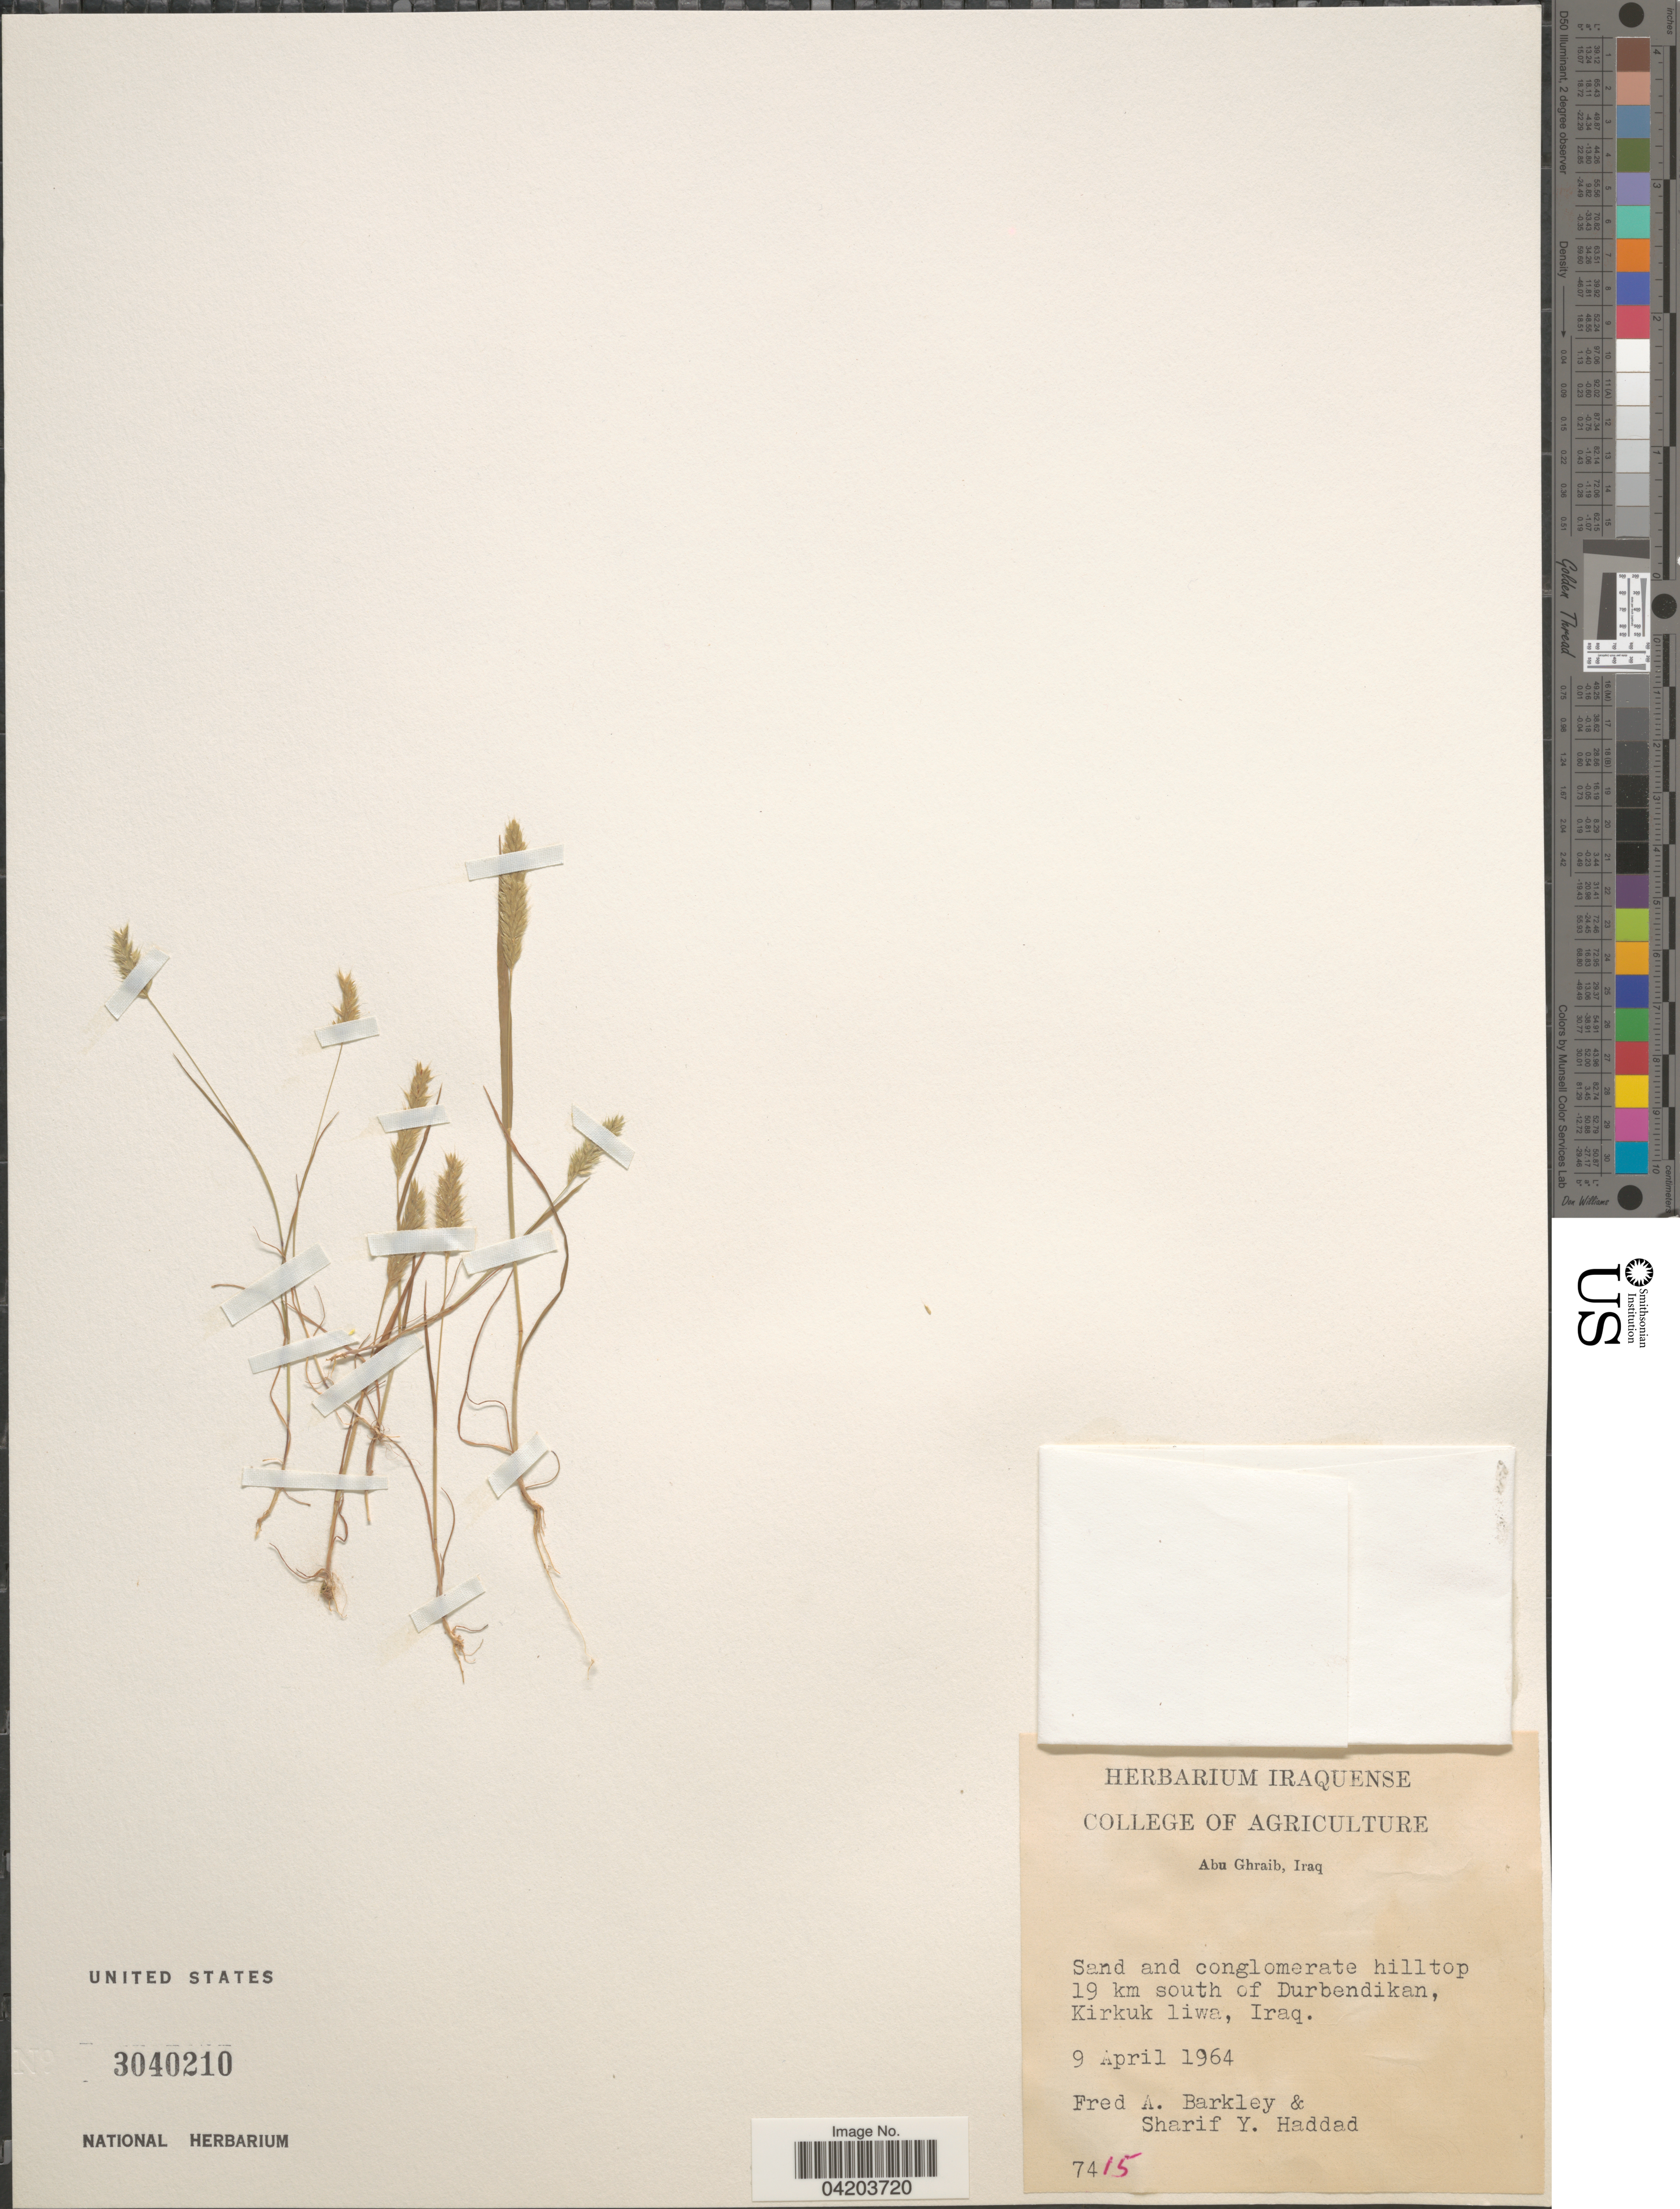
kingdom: Plantae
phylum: Tracheophyta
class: Liliopsida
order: Poales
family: Poaceae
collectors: F. A. Barkley & S. Haddad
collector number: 7415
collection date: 1964-04-09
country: Iraq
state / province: Kirkūk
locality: Abu Ghraib. Sand and conglomerate hilltop 19 km south of Durbendikan, Kirkuk liwa.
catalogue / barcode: US 3040210